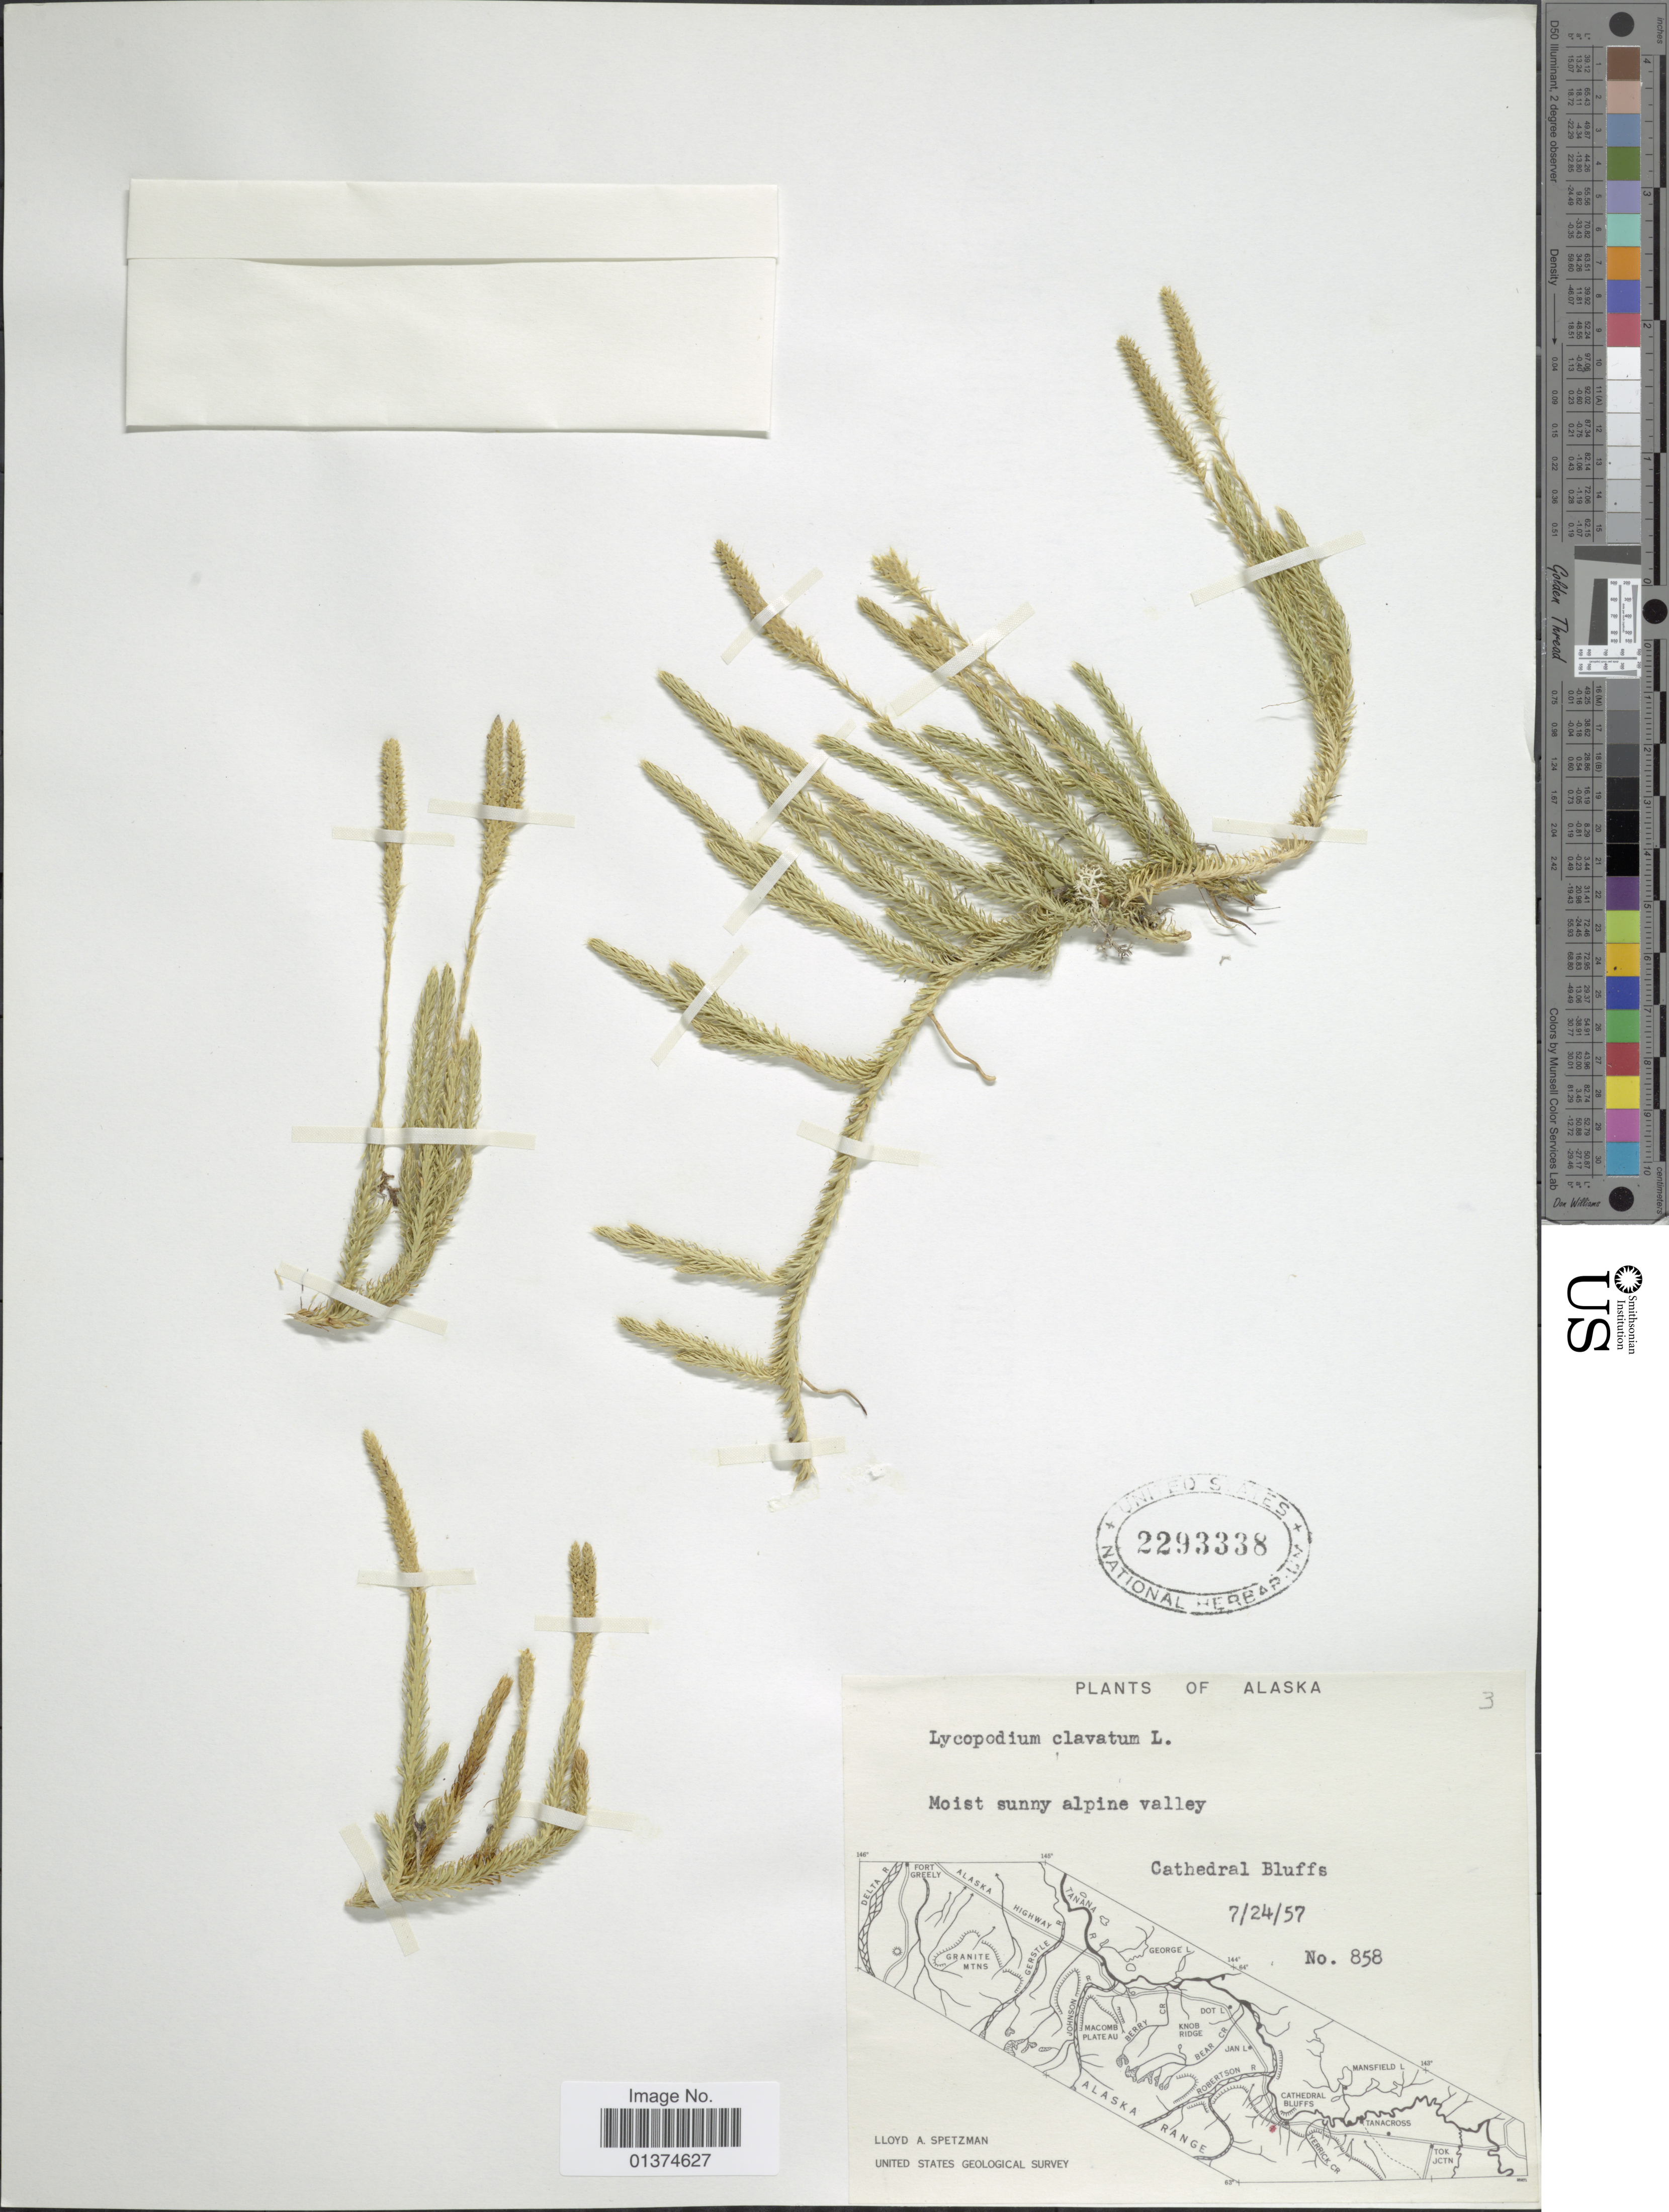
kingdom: Plantae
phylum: Tracheophyta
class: Lycopodiopsida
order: Lycopodiales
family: Lycopodiaceae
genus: Lycopodium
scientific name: Lycopodium clavatum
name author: L.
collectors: L. Spetzman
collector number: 858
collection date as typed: Transcribed d/m/y: 24/7/57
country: United States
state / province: Alaska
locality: Cathedral Bluffs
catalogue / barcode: US 2293338